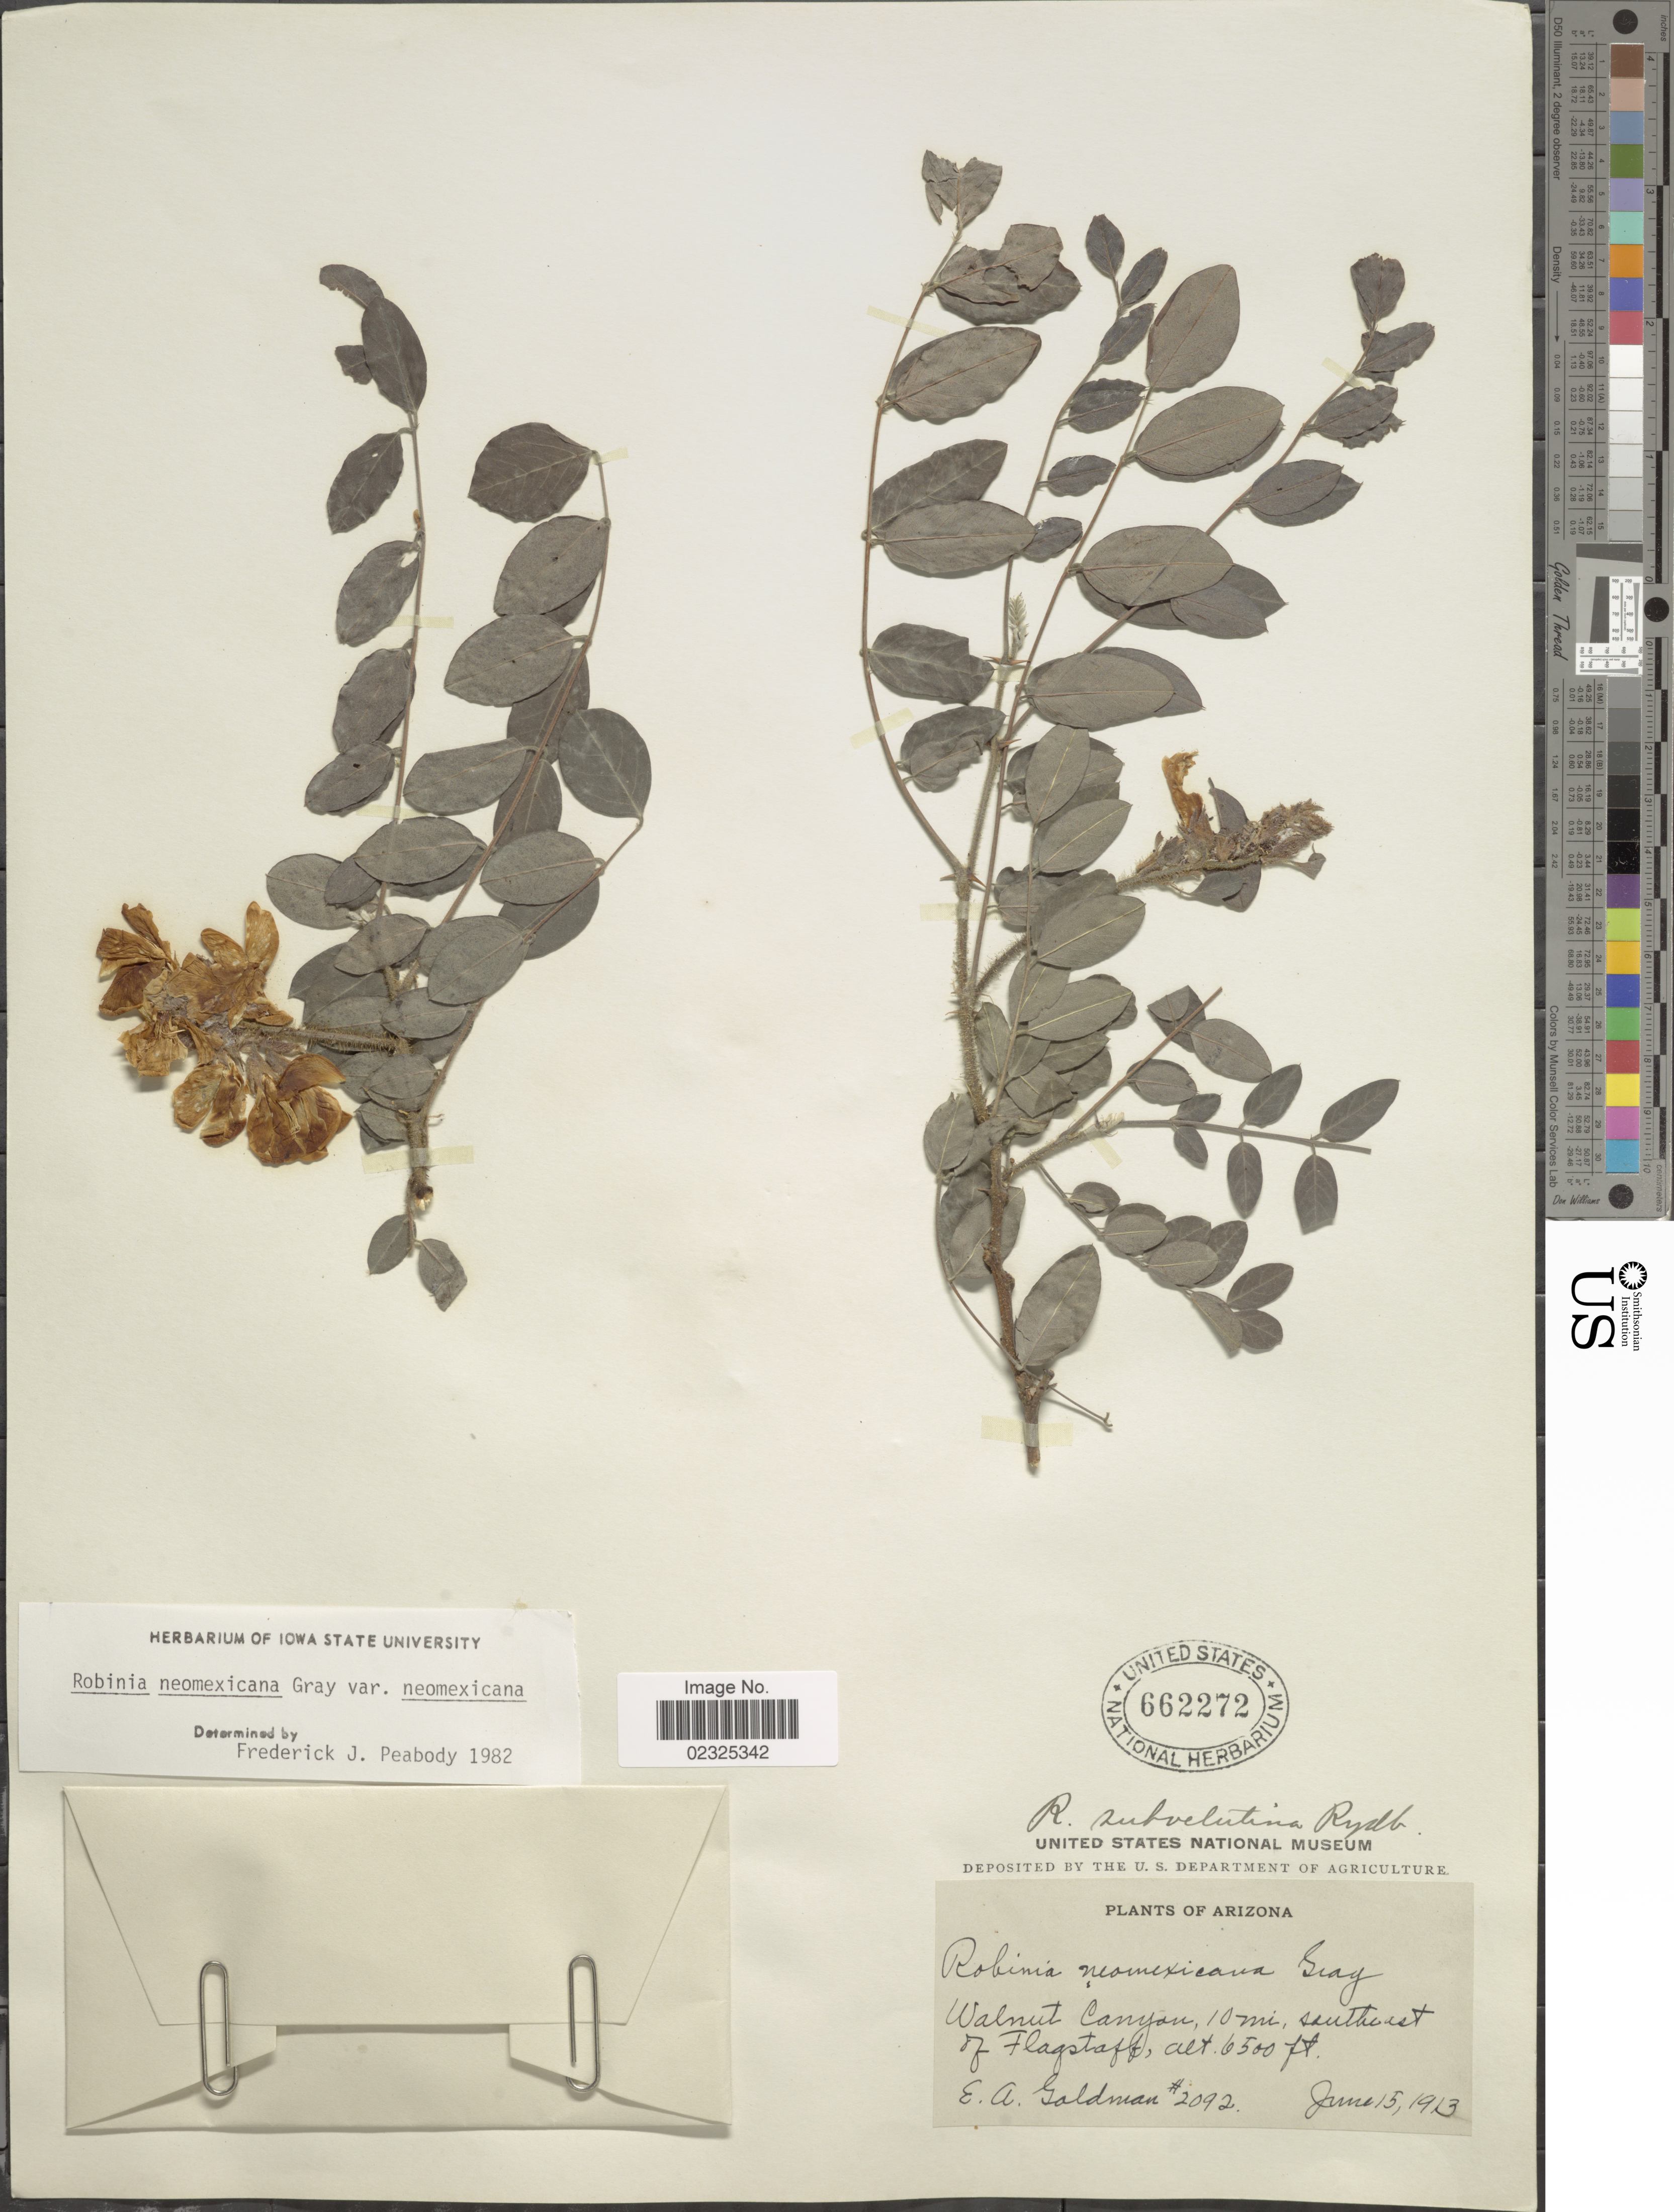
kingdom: Plantae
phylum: Tracheophyta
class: Magnoliopsida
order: Fabales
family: Fabaceae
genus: Robinia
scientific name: Robinia neomexicana var. neomexicana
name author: A. Gray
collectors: E. A. Goldman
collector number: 2092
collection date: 1913-06-15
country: United States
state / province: Arizona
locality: Walnut canyon, 10 mi. southeast of Flagstaff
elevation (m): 1981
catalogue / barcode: US 662272